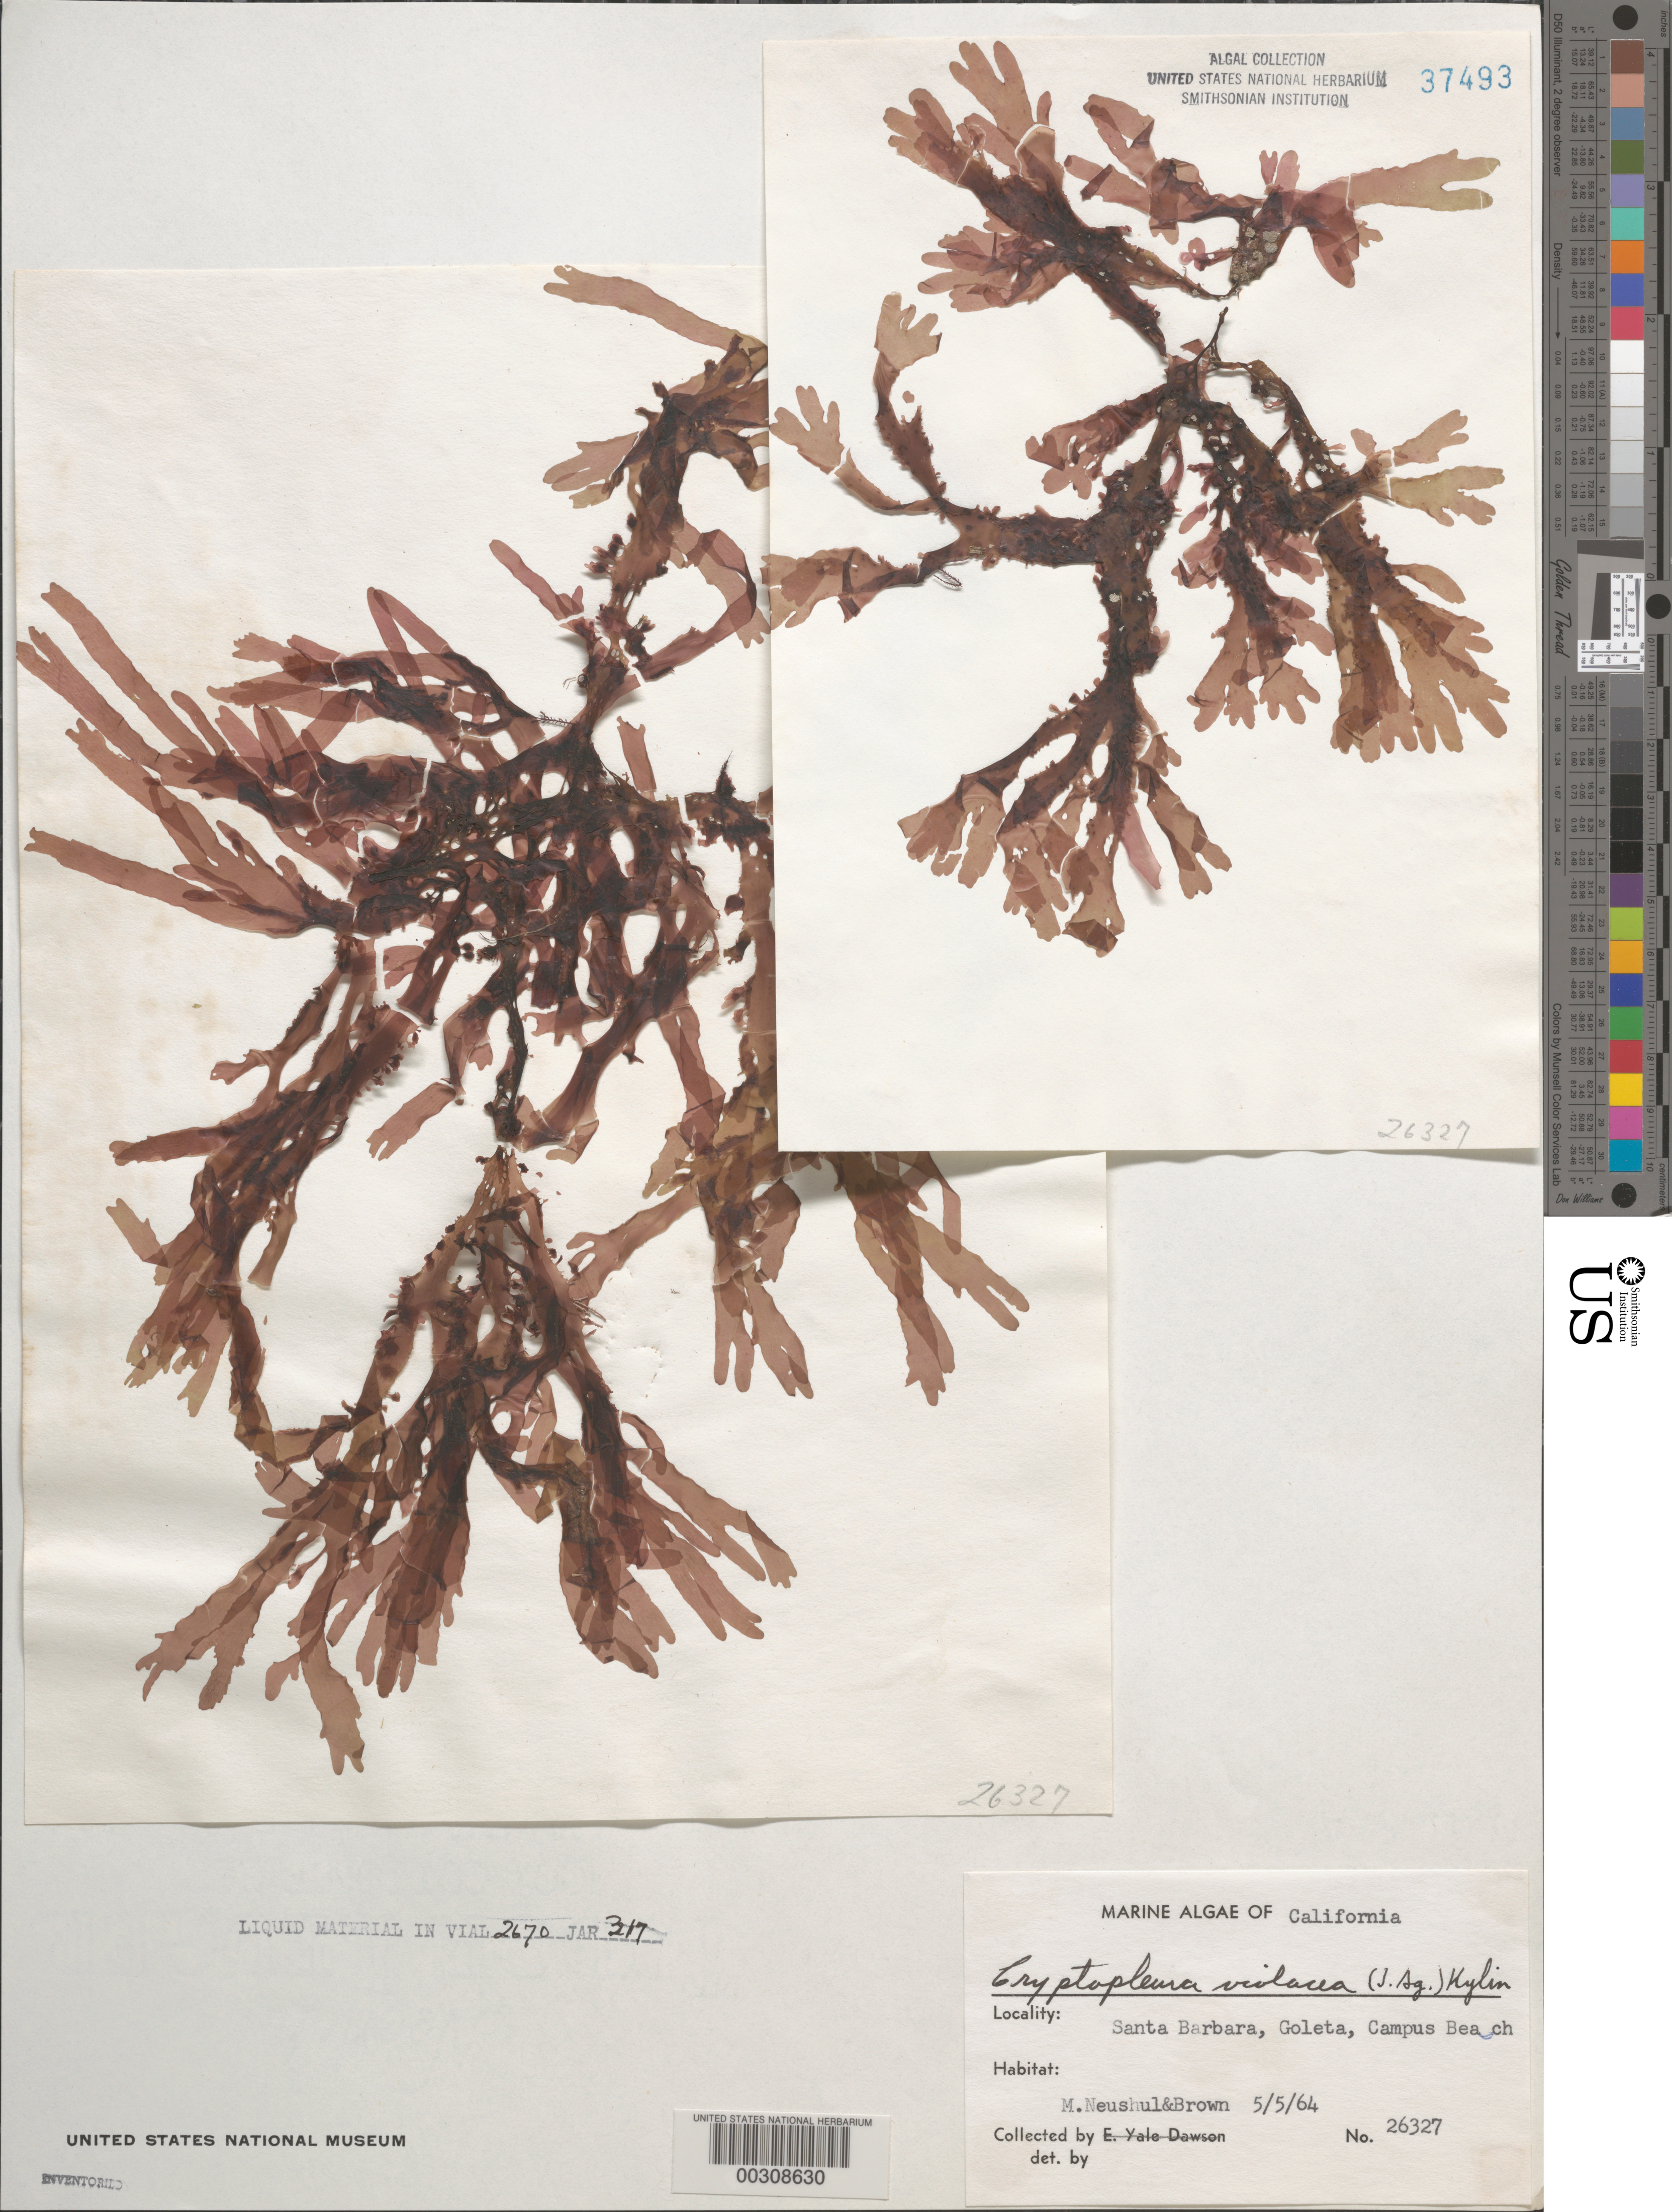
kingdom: Plantae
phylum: Rhodophyta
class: Florideophyceae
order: Ceramiales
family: Delesseriaceae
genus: Cryptopleura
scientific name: Cryptopleura violacea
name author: (J. Ag.) Kylin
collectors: M. Neushul & D. Brown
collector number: EYD 26327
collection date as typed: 05 May 1964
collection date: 1964-05-05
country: United States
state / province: California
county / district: Santa Barbara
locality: Campus Beach, Goleta, Santa Barbara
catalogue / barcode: US 37493